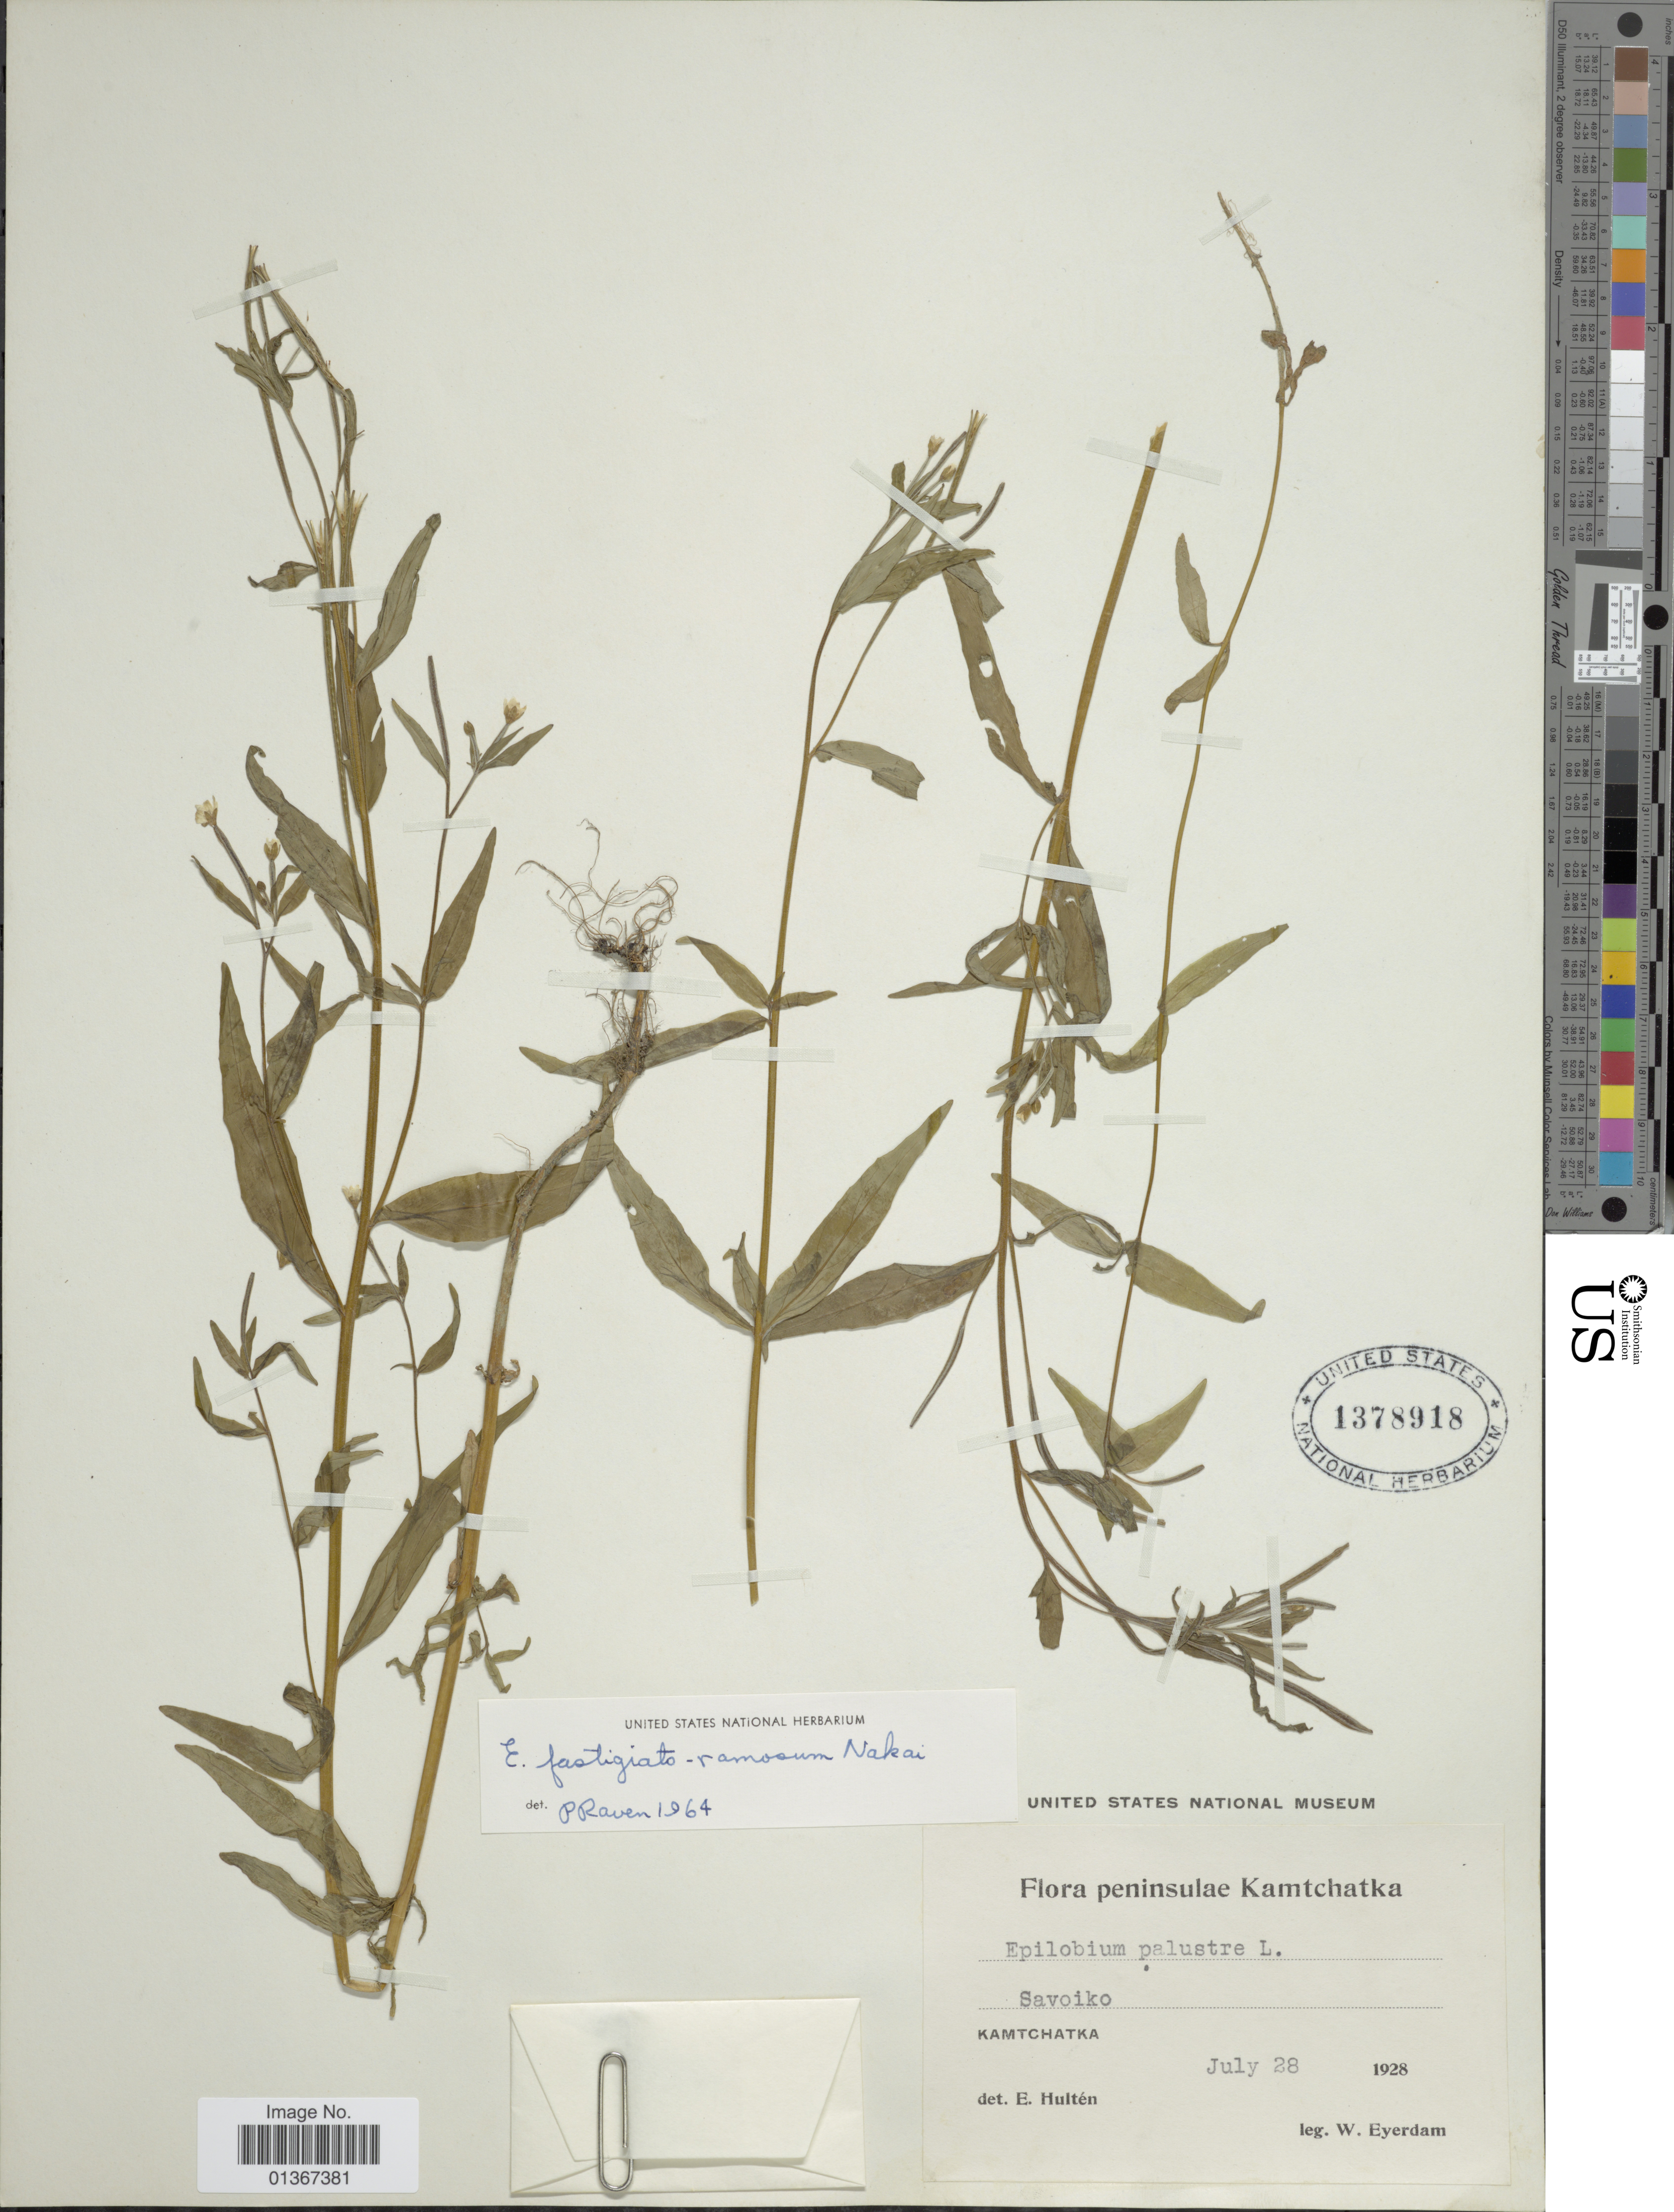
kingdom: Plantae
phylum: Tracheophyta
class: Magnoliopsida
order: Myrtales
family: Onagraceae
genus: Epilobium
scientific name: Epilobium fastigiatoramosum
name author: Nakai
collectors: W. J. Eyerdam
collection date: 1928-07-28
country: Russian Federation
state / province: Kamchatka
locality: Savoiko.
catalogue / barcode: US 1378918